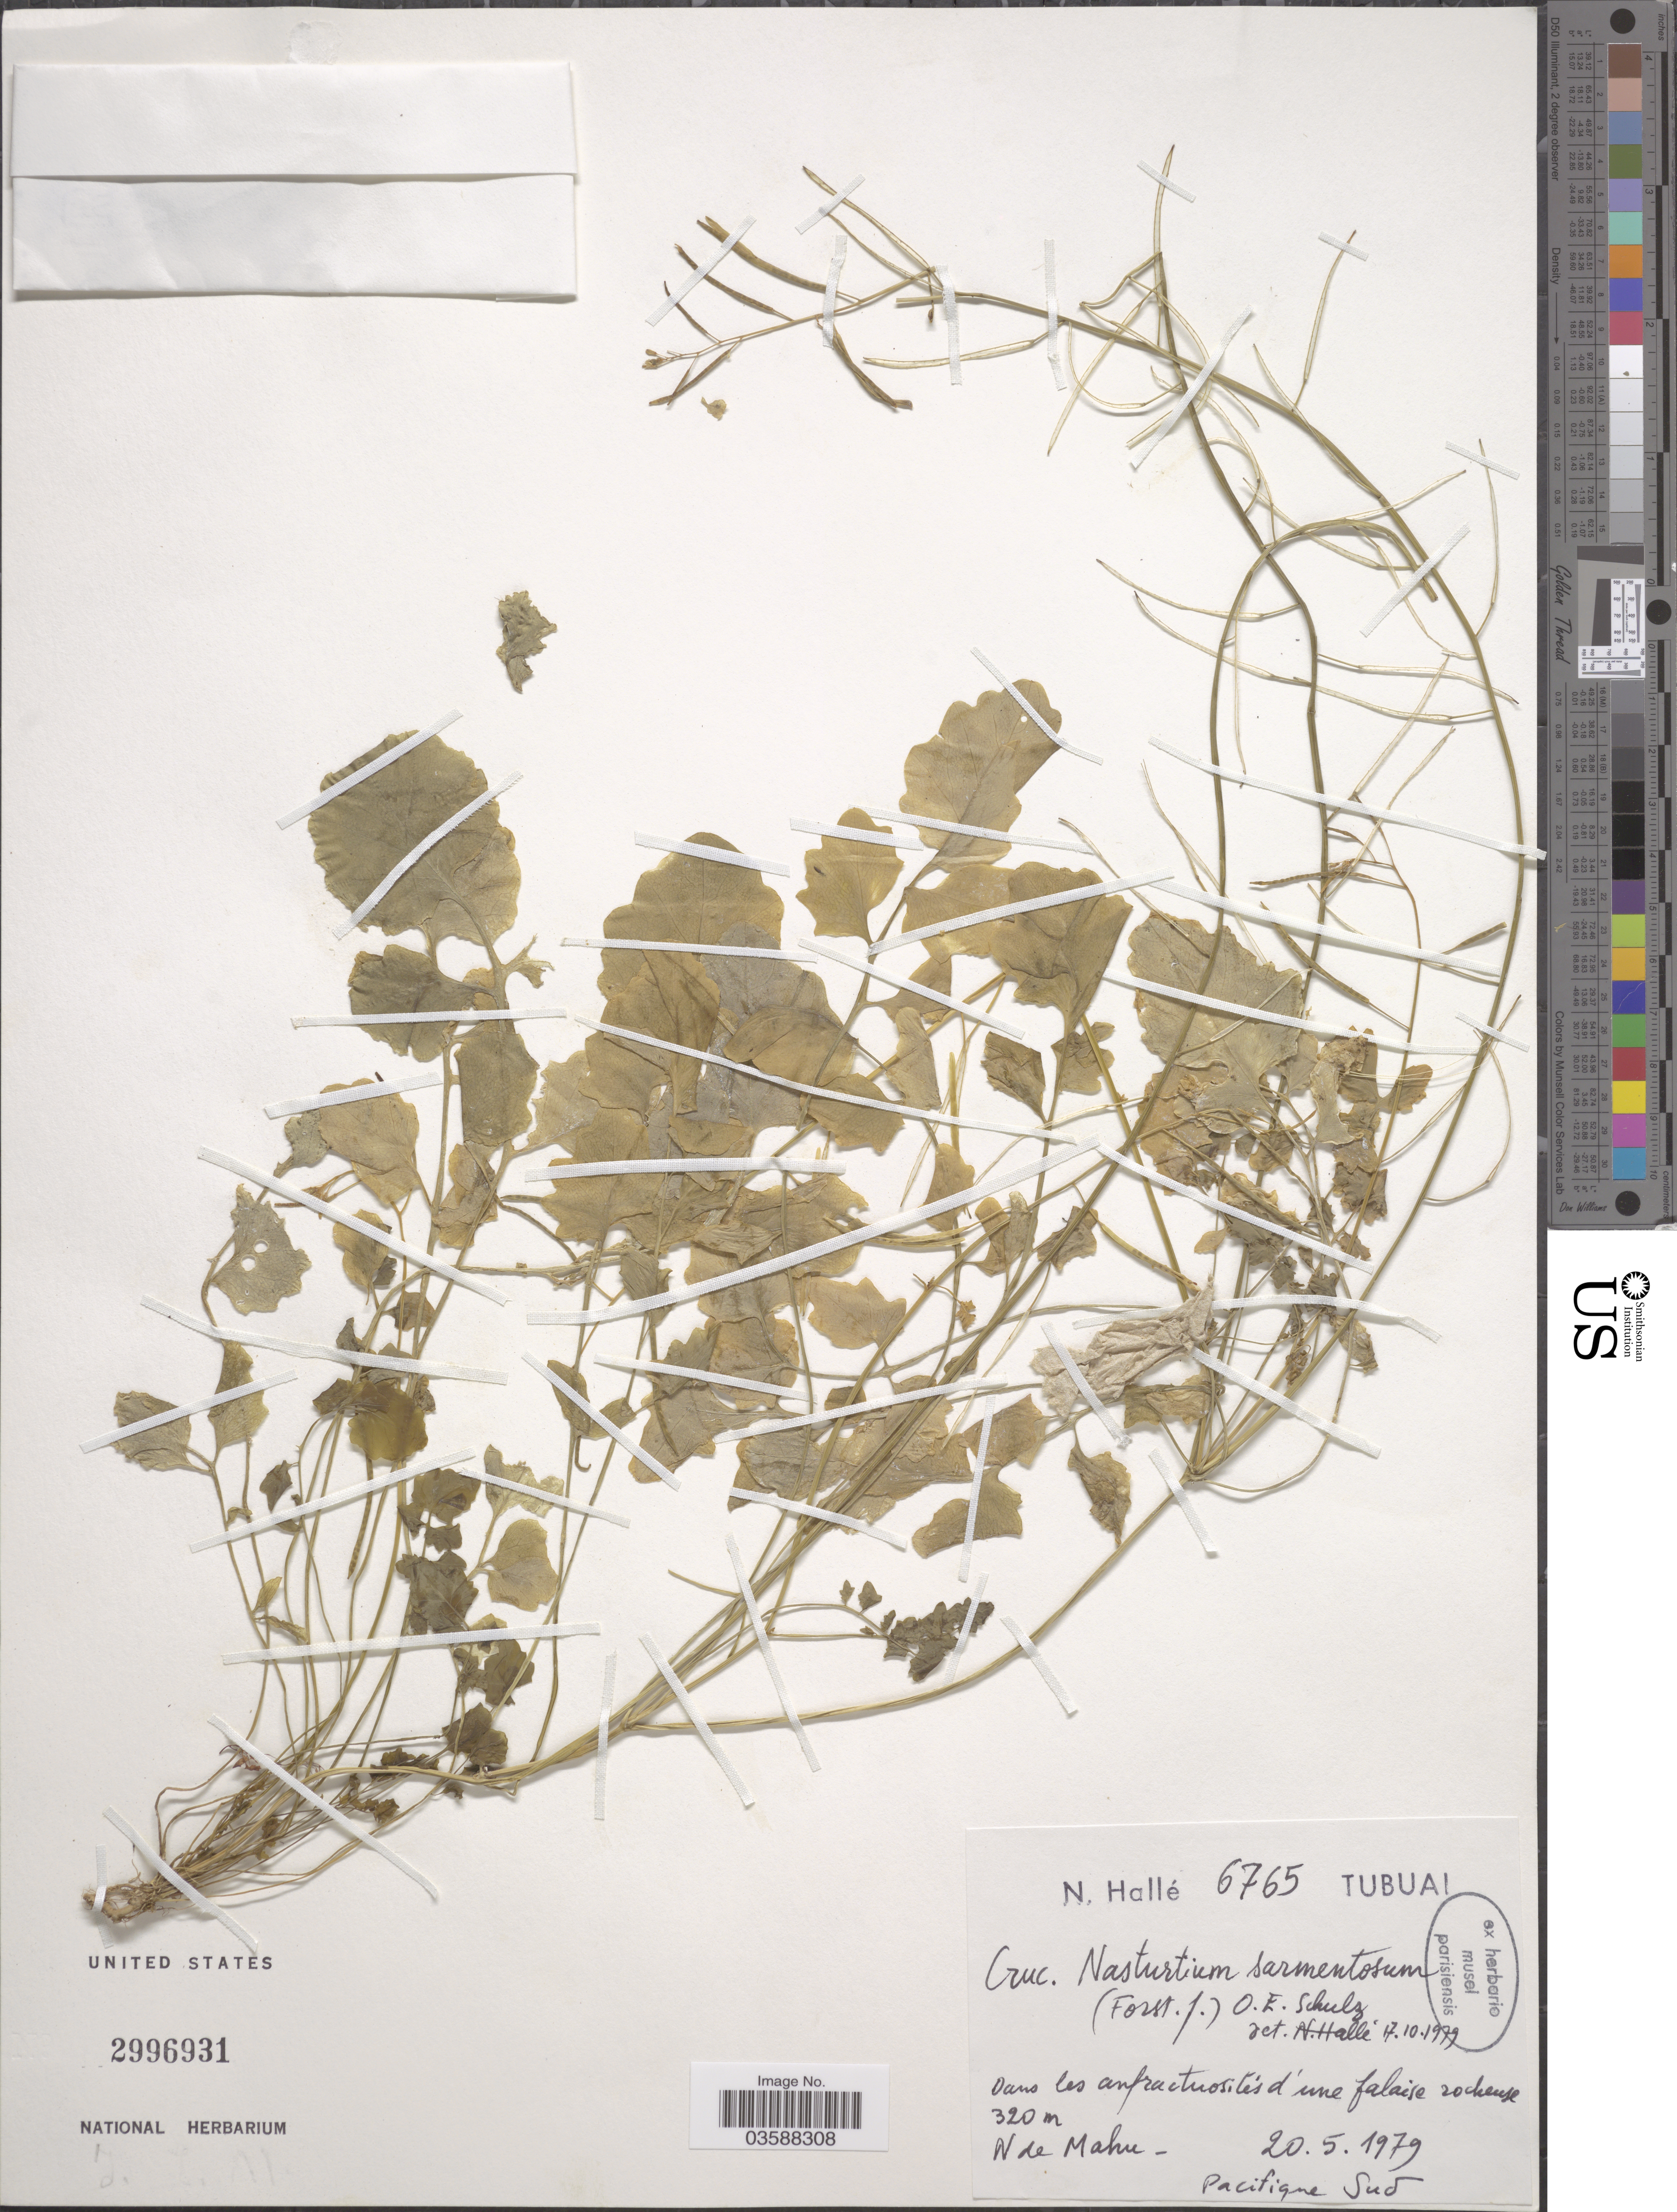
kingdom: Plantae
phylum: Tracheophyta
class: Magnoliopsida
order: Brassicales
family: Brassicaceae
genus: Rorippa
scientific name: Rorippa sarmentosa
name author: (Sol. ex G. Forst.) J.F. Macbr.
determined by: Strong, M. T., (US), Smithsonian Institution - National Museum of Natural History (UNITED STATES)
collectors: N. Hallé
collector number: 6765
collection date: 1979-05-20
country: French Polynesia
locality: N de Mahu. Pacifique Sud. Tubuai.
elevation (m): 320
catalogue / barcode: US 2996931